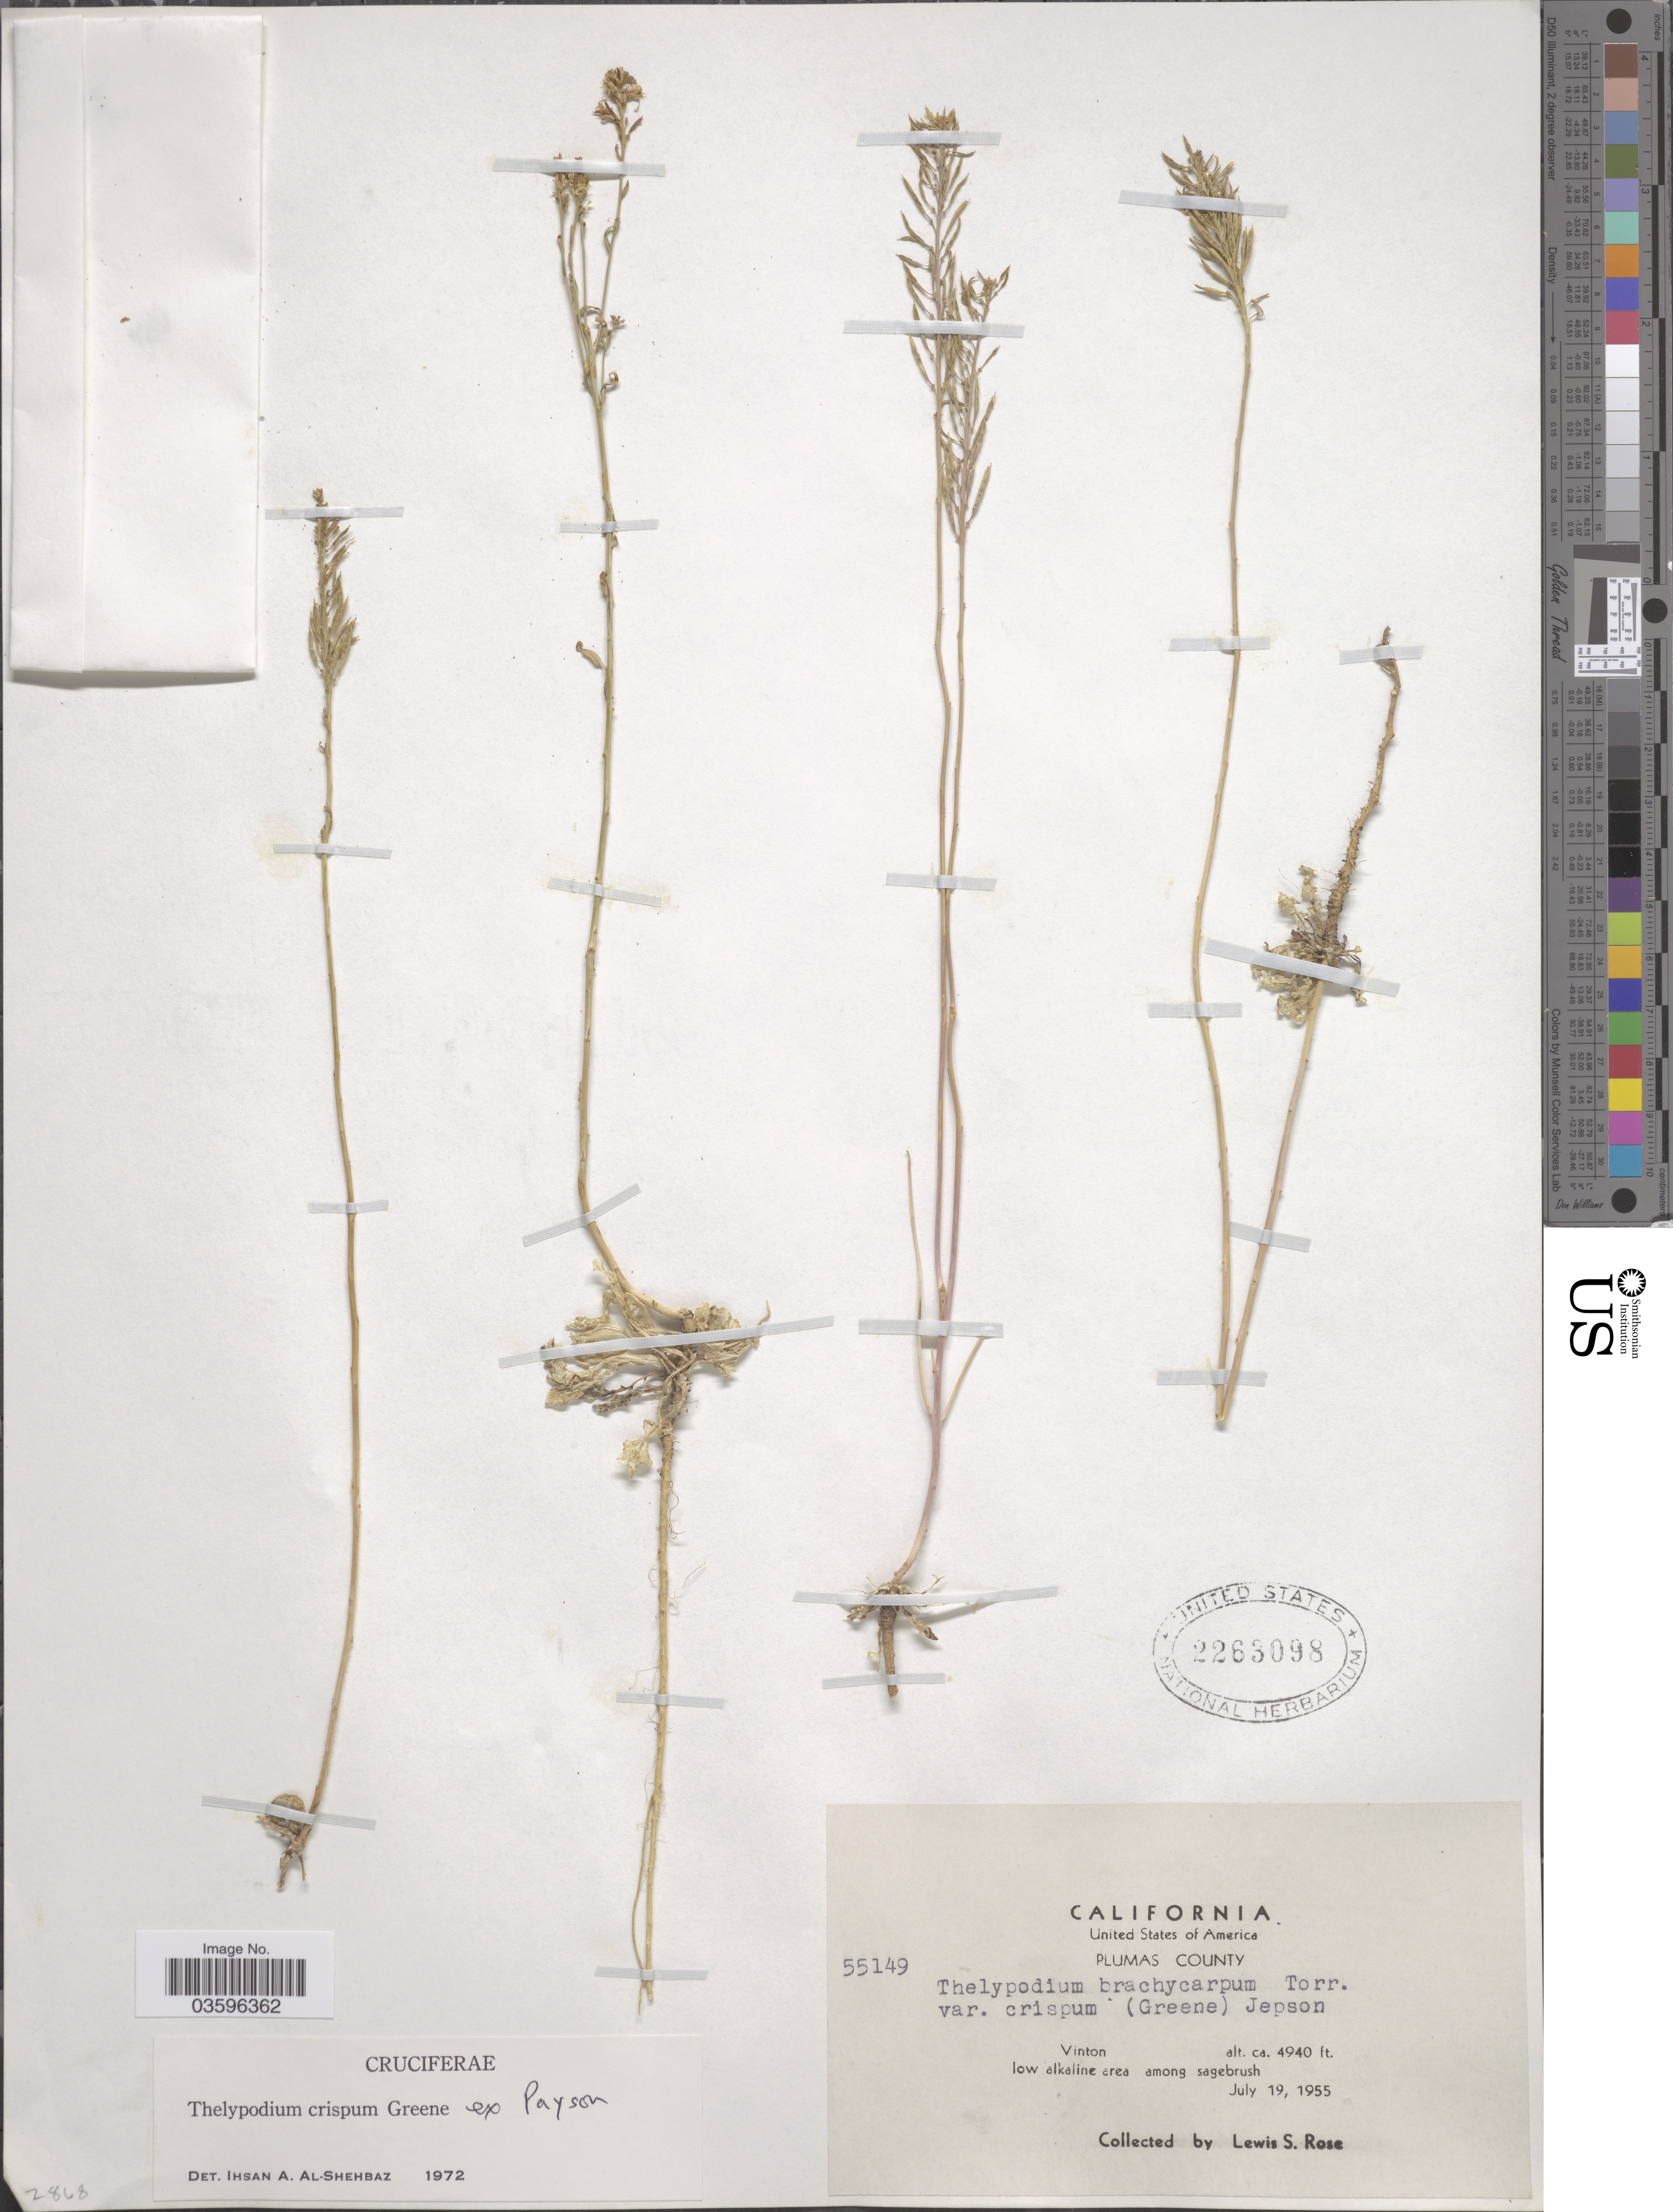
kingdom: Plantae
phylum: Tracheophyta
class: Magnoliopsida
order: Brassicales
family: Brassicaceae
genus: Thelypodium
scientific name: Thelypodium crispum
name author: Greene ex Payson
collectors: L. S. Rose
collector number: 55149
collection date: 1955-07-19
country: United States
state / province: California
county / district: Plumas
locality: United States of America. Plumas County. Vinton.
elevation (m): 1506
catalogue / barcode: US 2263098